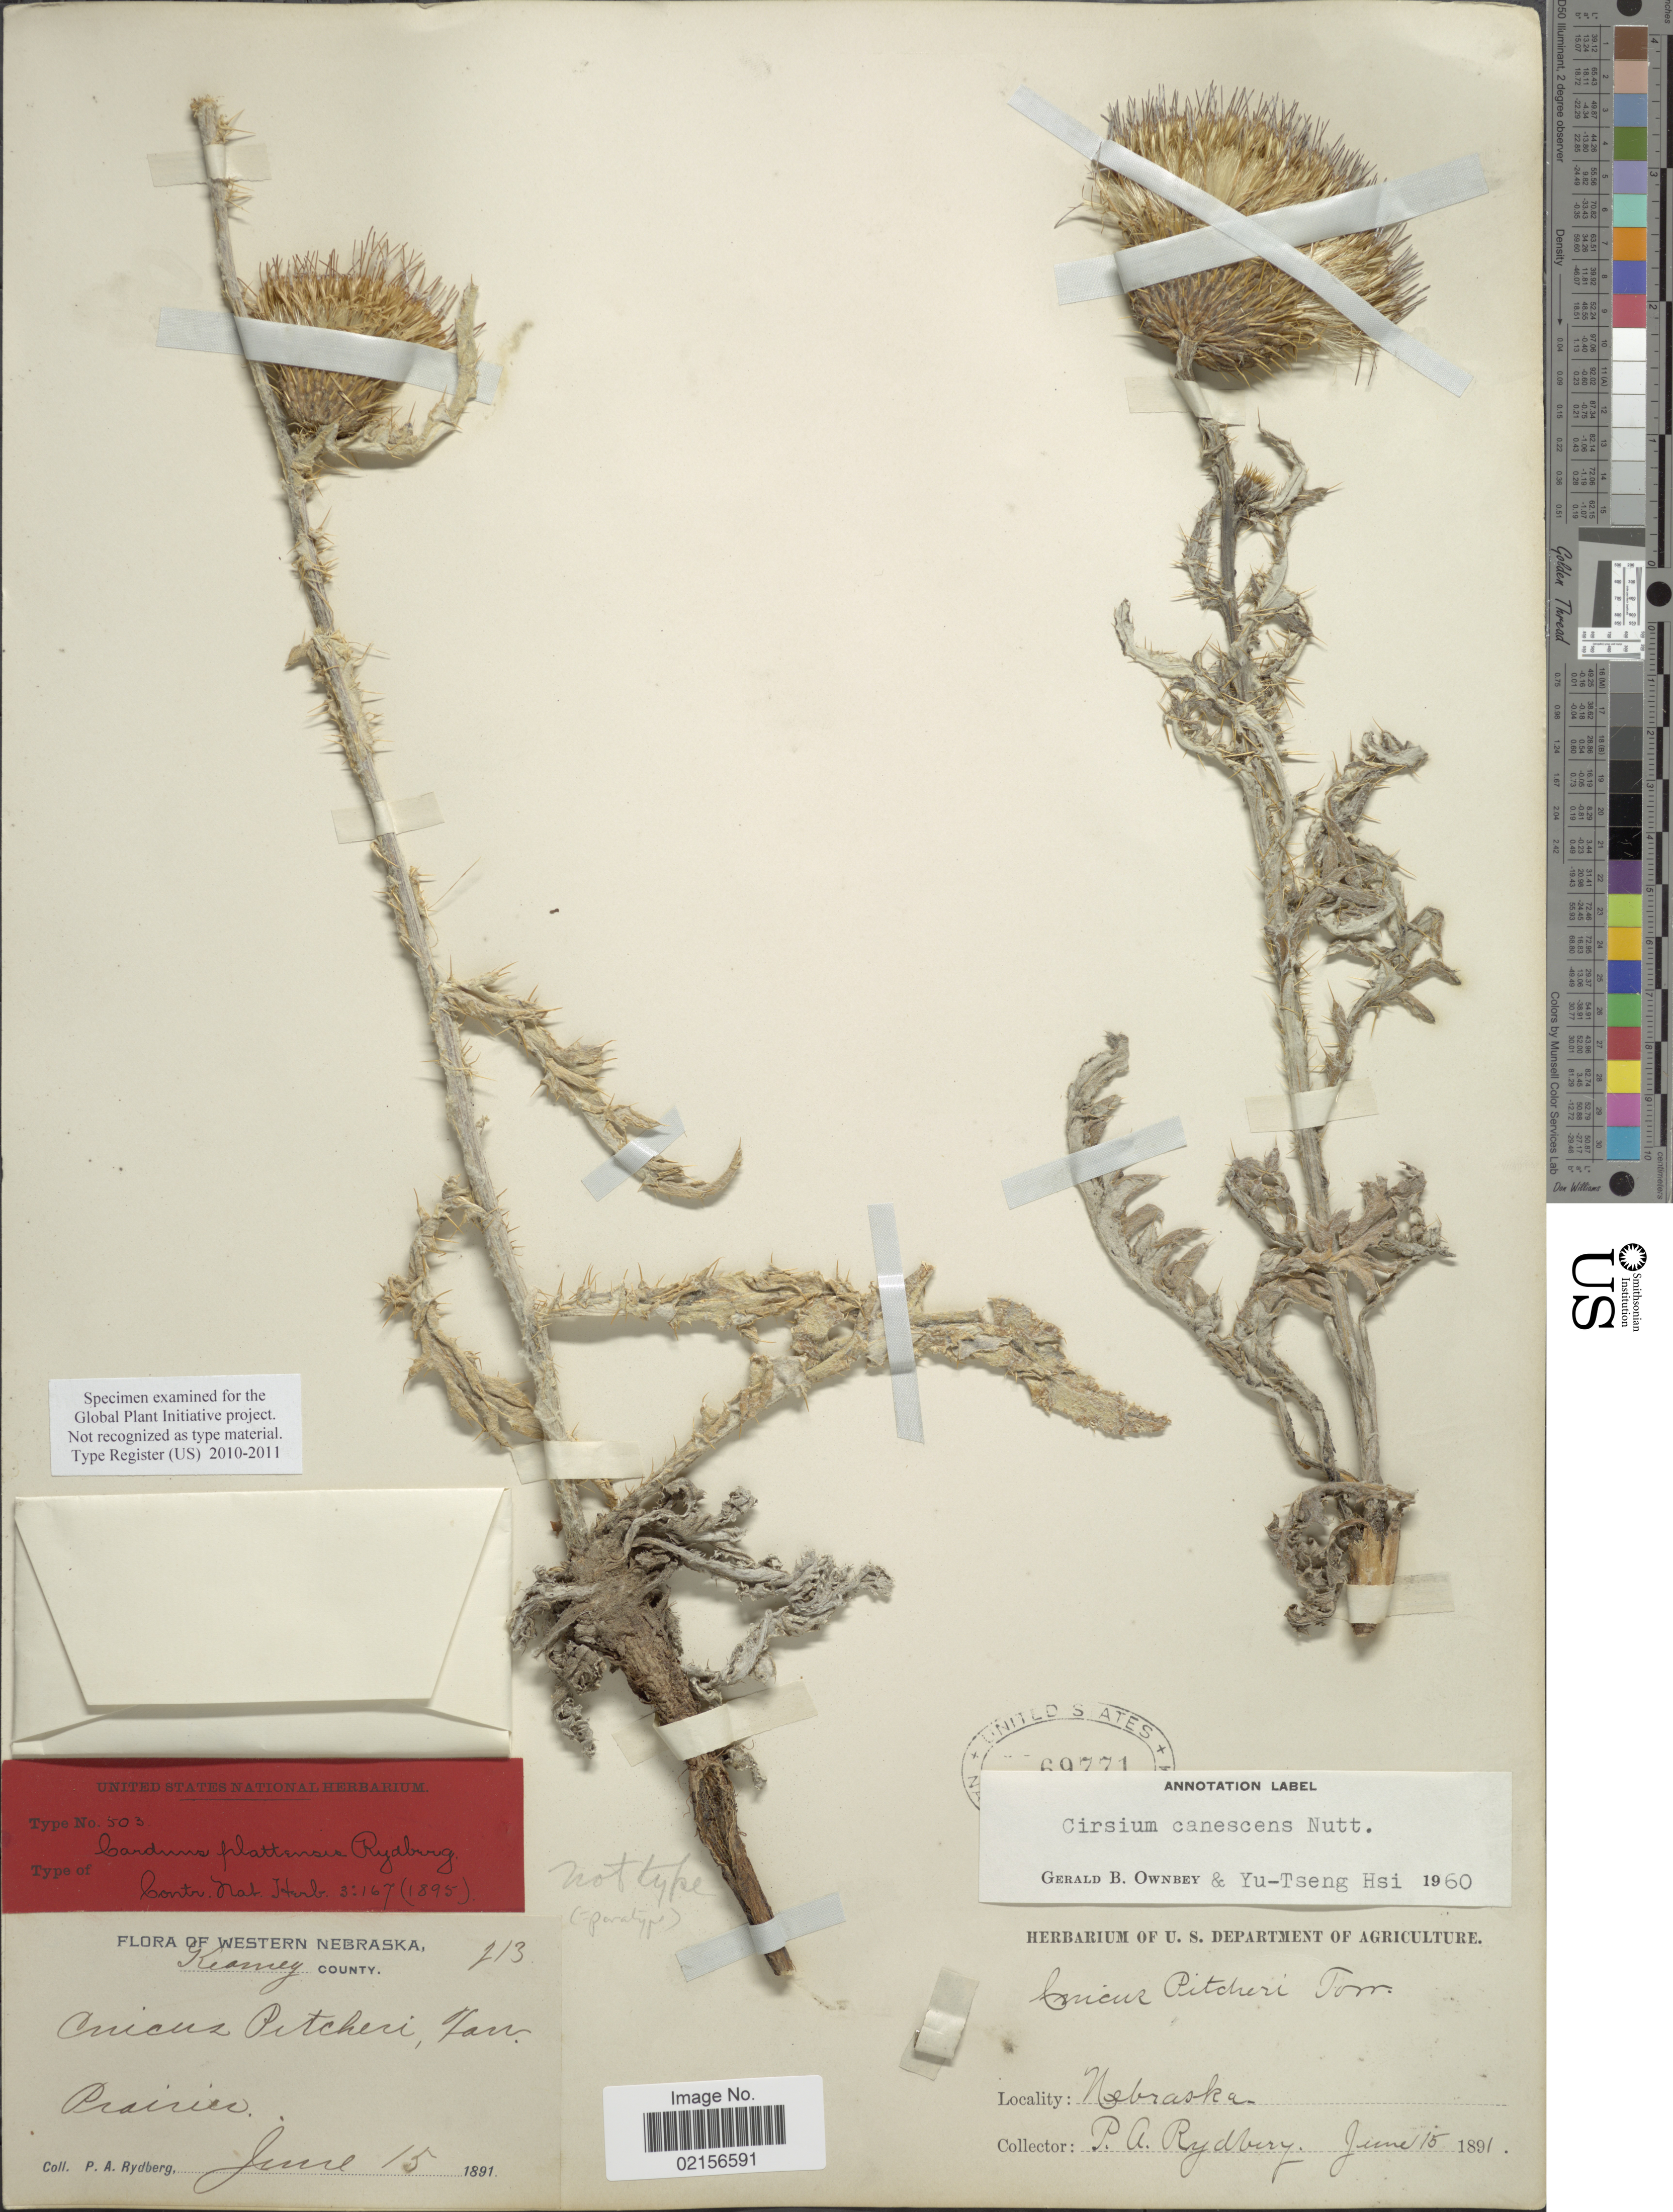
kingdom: Plantae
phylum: Tracheophyta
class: Magnoliopsida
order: Asterales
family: Asteraceae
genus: Cirsium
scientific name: Cirsium canescens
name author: Nutt.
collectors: P. A. Rydberg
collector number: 213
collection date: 1891-06-15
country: United States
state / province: Nebraska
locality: Western Nebraska, Kearney County, Prairie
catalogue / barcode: US 69771